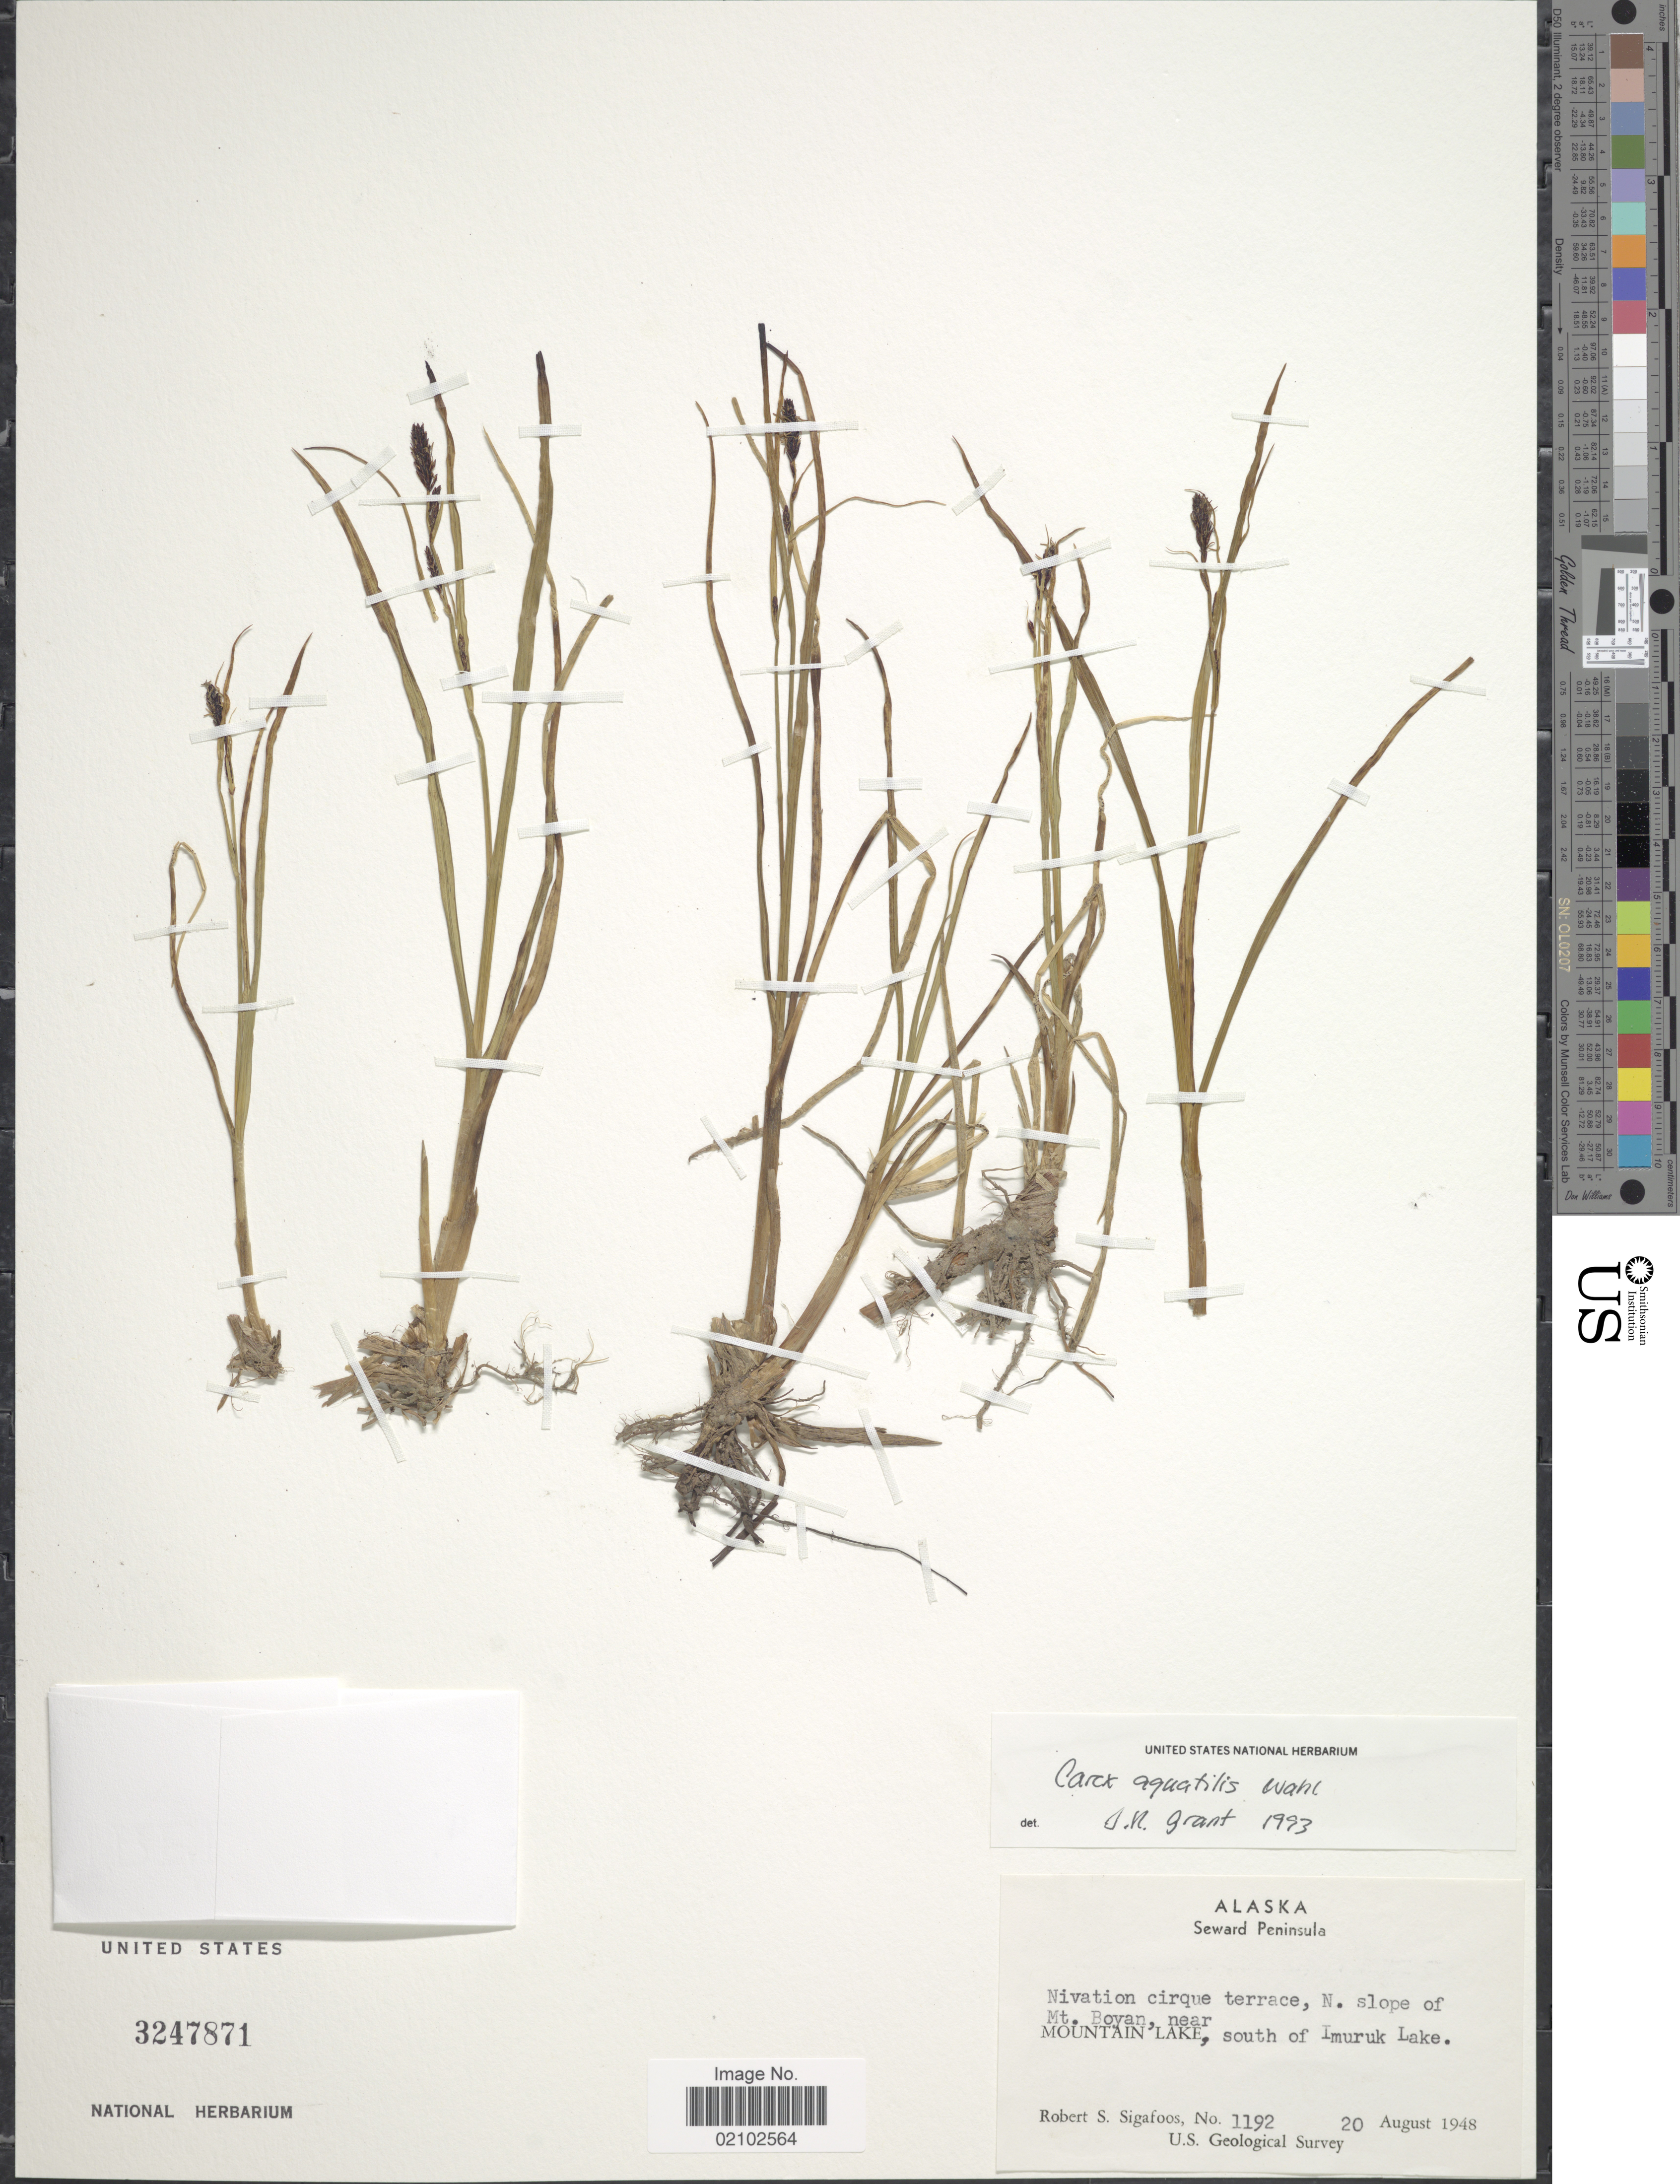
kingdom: Plantae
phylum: Tracheophyta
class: Liliopsida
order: Poales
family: Cyperaceae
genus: Carex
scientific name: Carex aquatilis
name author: Wahlenb.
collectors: R. Sigafoos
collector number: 1192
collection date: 1948-08-20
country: United States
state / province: Alaska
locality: Seward Peninsula, N. slope of Mt Boyan, near Mountain Lake, south of Imuruk Lake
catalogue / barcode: US 3247871